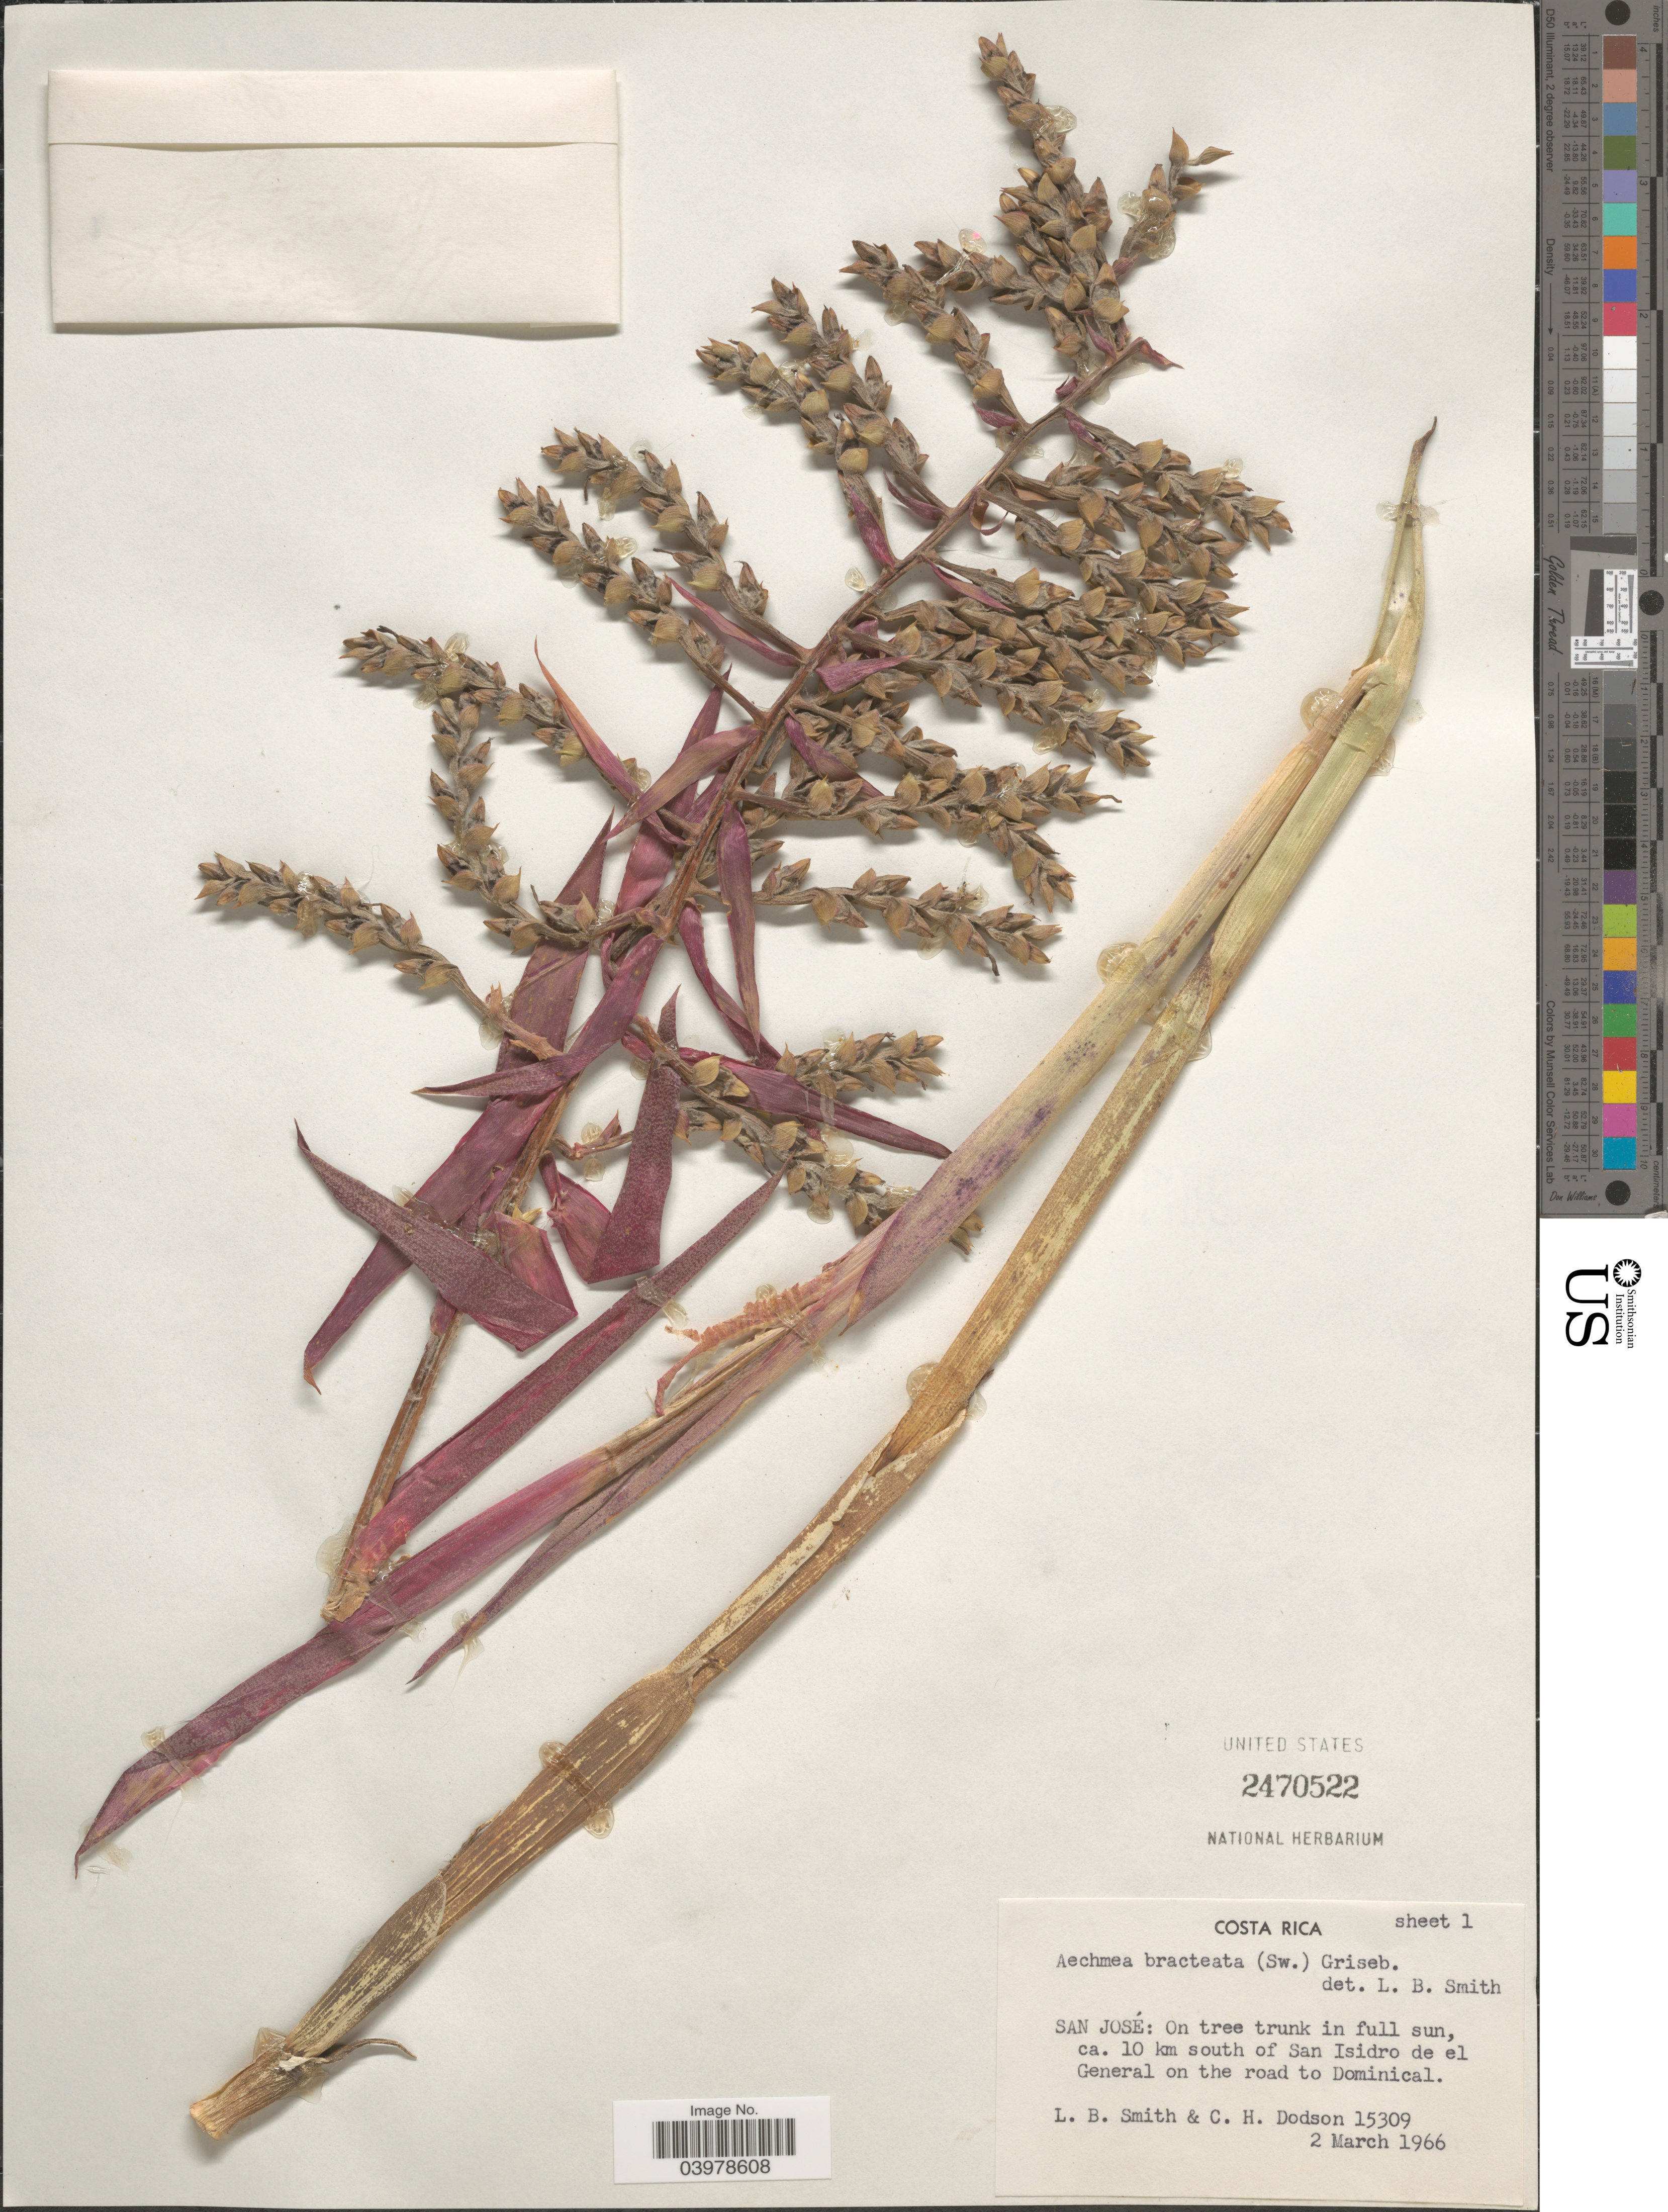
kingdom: Plantae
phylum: Tracheophyta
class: Liliopsida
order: Poales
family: Bromeliaceae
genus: Aechmea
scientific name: Aechmea bracteata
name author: (Sw.) Griseb.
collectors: L. Smith & C. H. Dodson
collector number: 15309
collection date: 1966-03-02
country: Costa Rica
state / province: San José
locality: Ca. 10 km south of San Isidro de el General on the road to Dominical.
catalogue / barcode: US 2470522